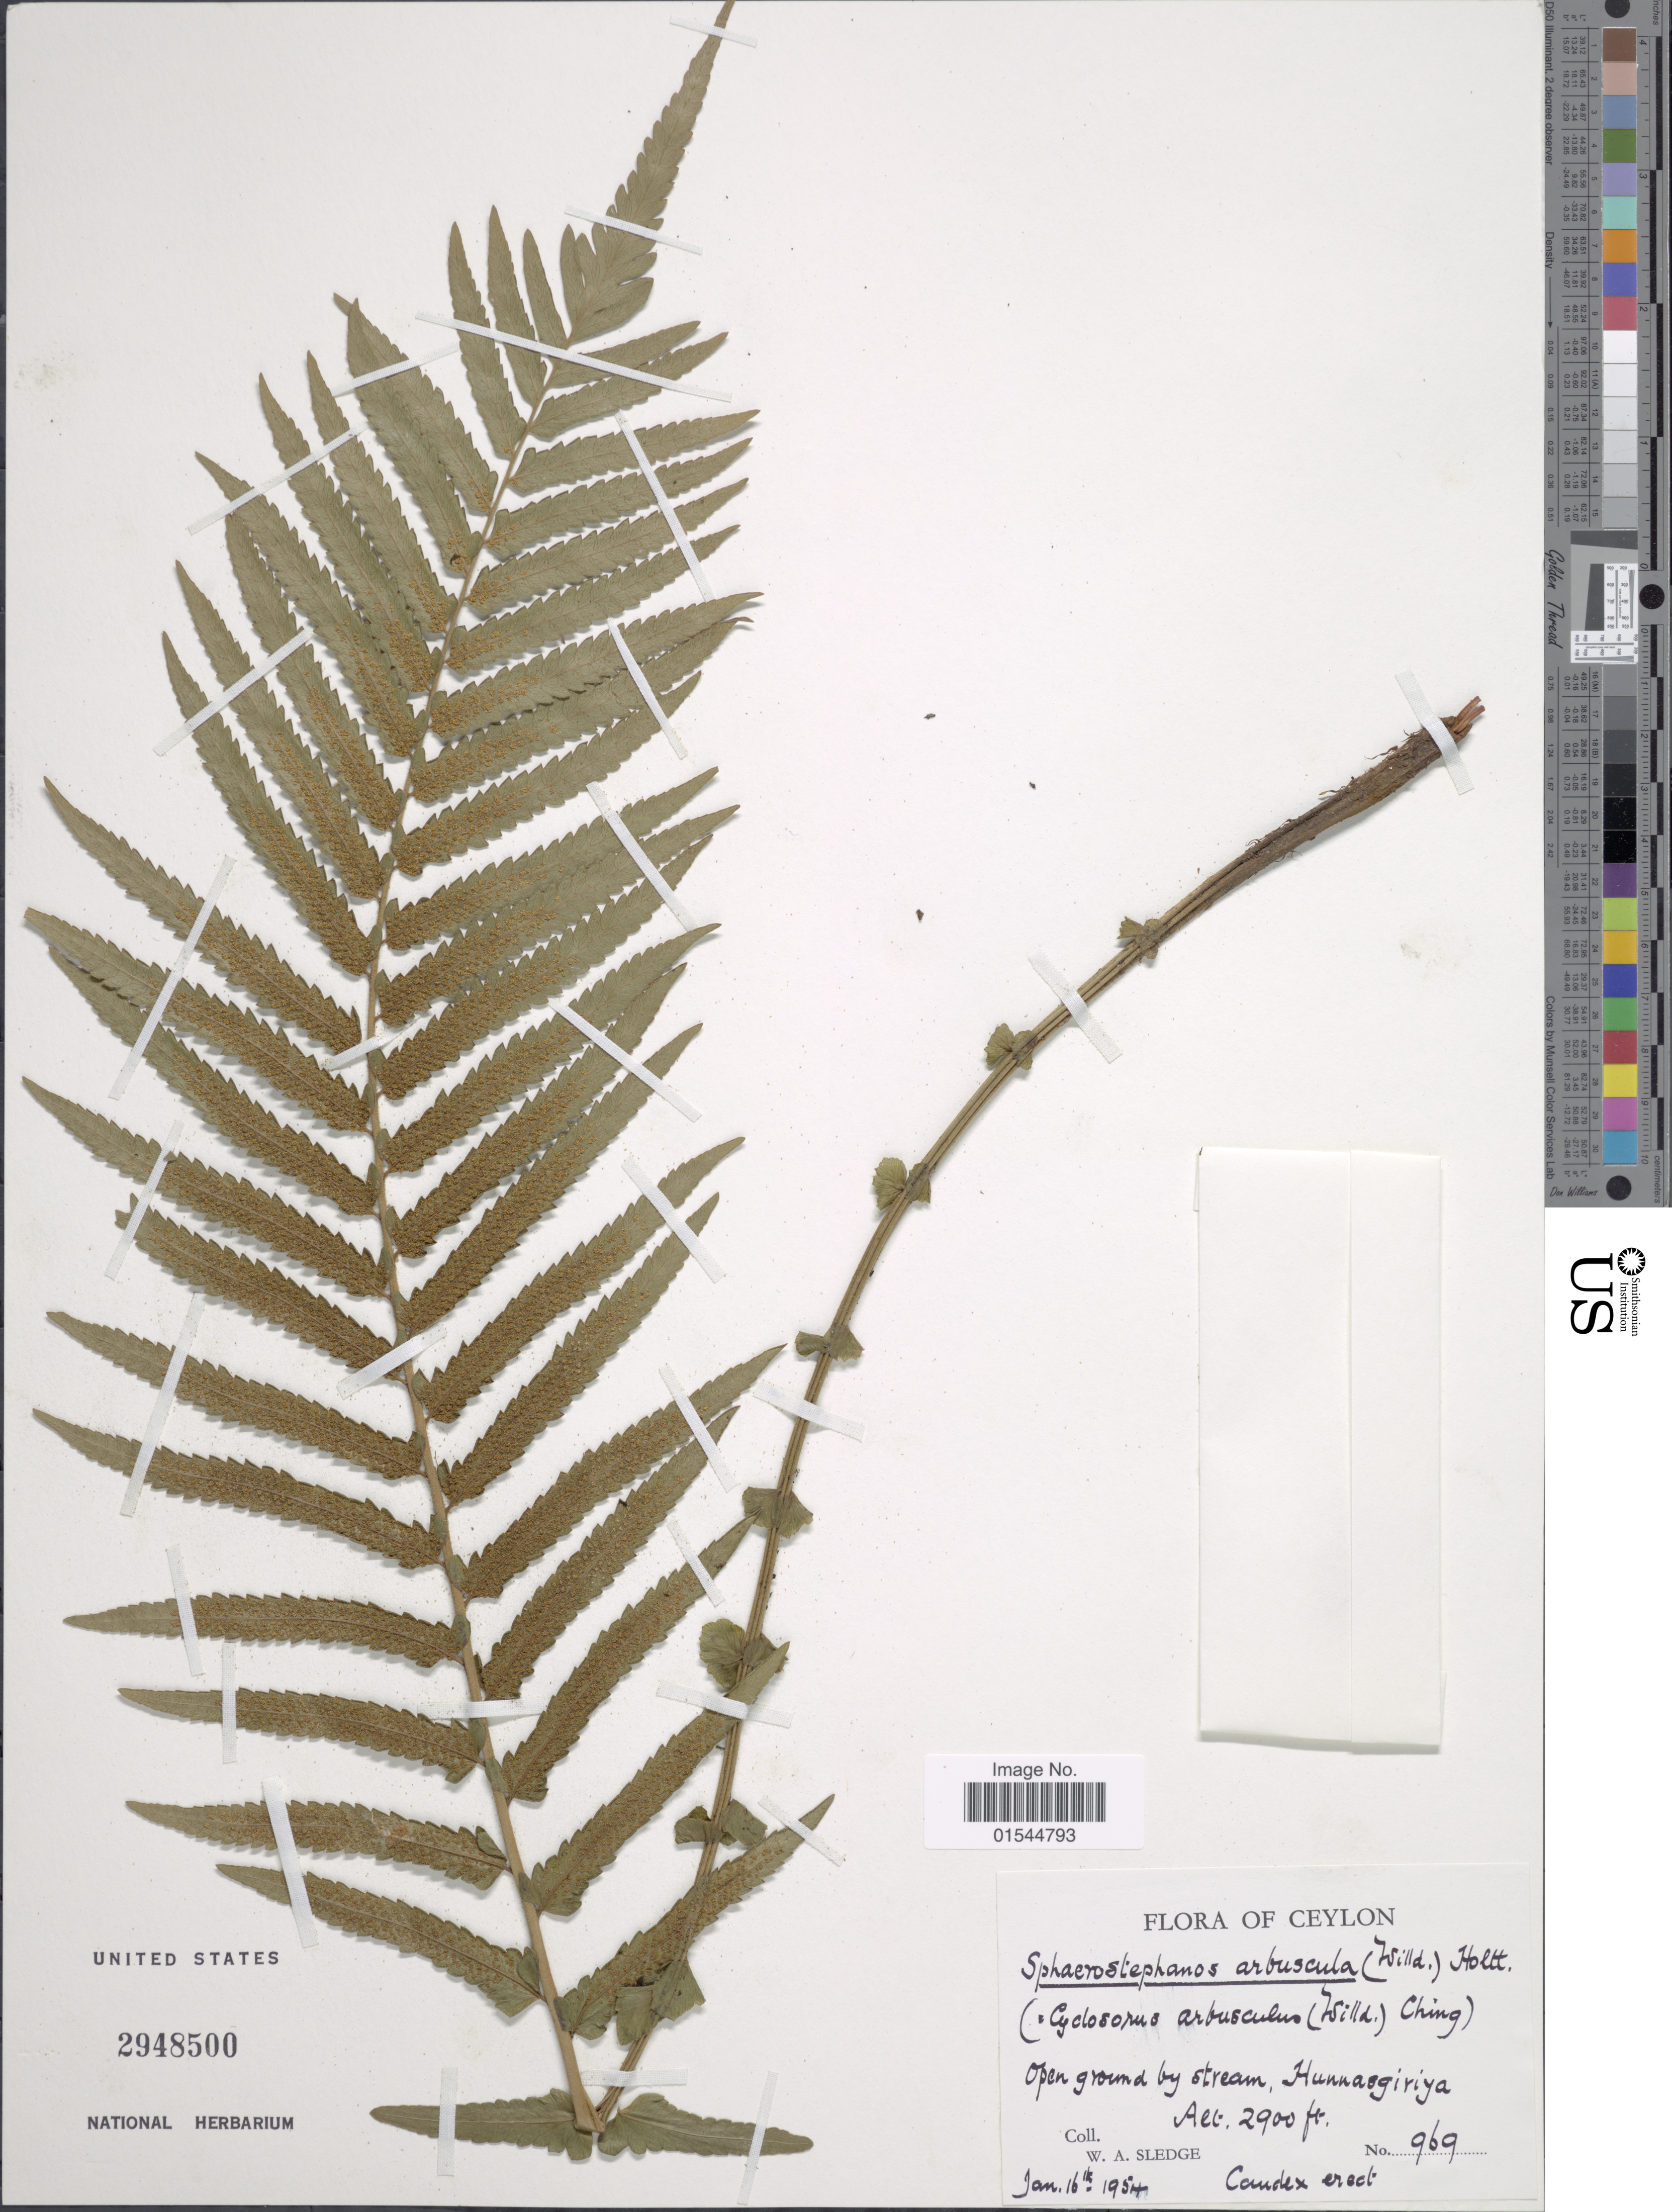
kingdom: Plantae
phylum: Tracheophyta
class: Polypodiopsida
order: Polypodiales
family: Thelypteridaceae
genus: Sphaerostephanos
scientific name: Sphaerostephanos arbuscula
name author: (Willd.) Holttum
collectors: W. A. Sledge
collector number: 969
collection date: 1954-01-16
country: Sri Lanka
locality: Ceylon, open ground by stream, Hunnasgiriya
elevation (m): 884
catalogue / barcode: US 2948500